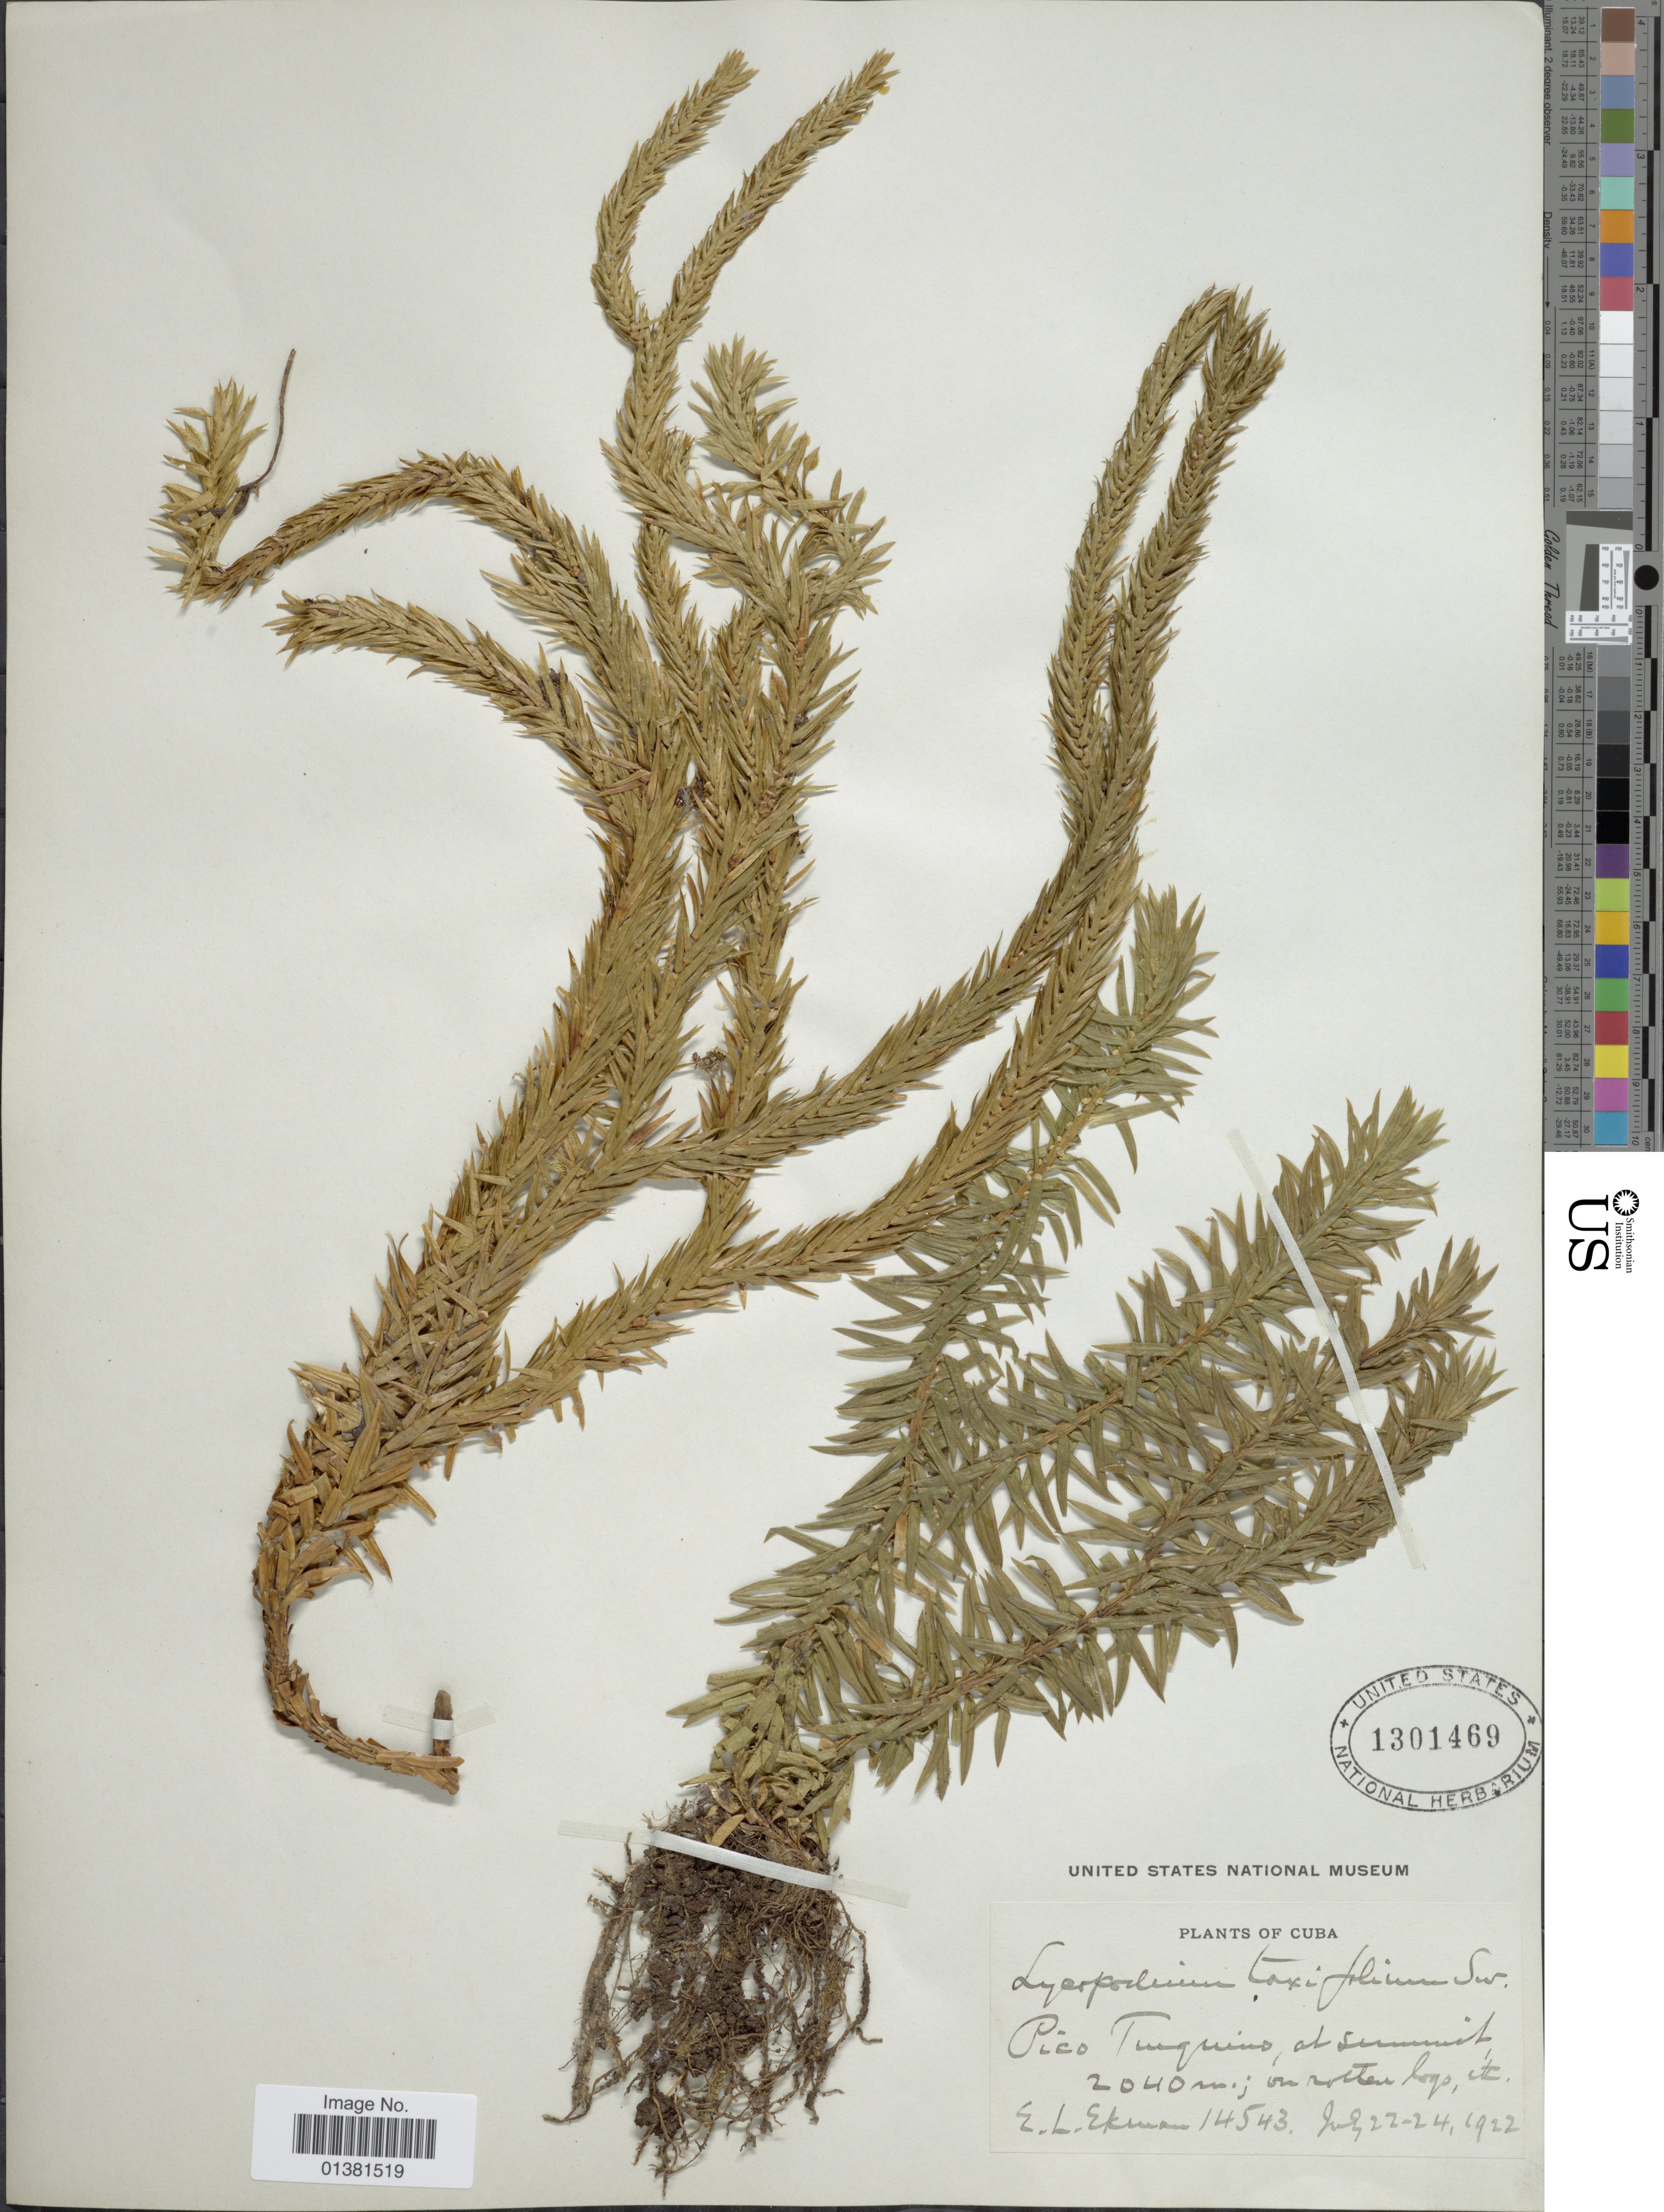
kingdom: Plantae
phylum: Tracheophyta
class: Lycopodiopsida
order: Lycopodiales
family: Lycopodiaceae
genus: Phlegmariurus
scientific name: Phlegmariurus taxifolius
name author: (Sw.) Á. Löve & D. Löve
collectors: E. L. Ekman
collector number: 14543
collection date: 1922-07-22/1922-07-24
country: Cuba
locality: Pico Turquino at summit.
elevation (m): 2040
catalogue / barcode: US 1301469